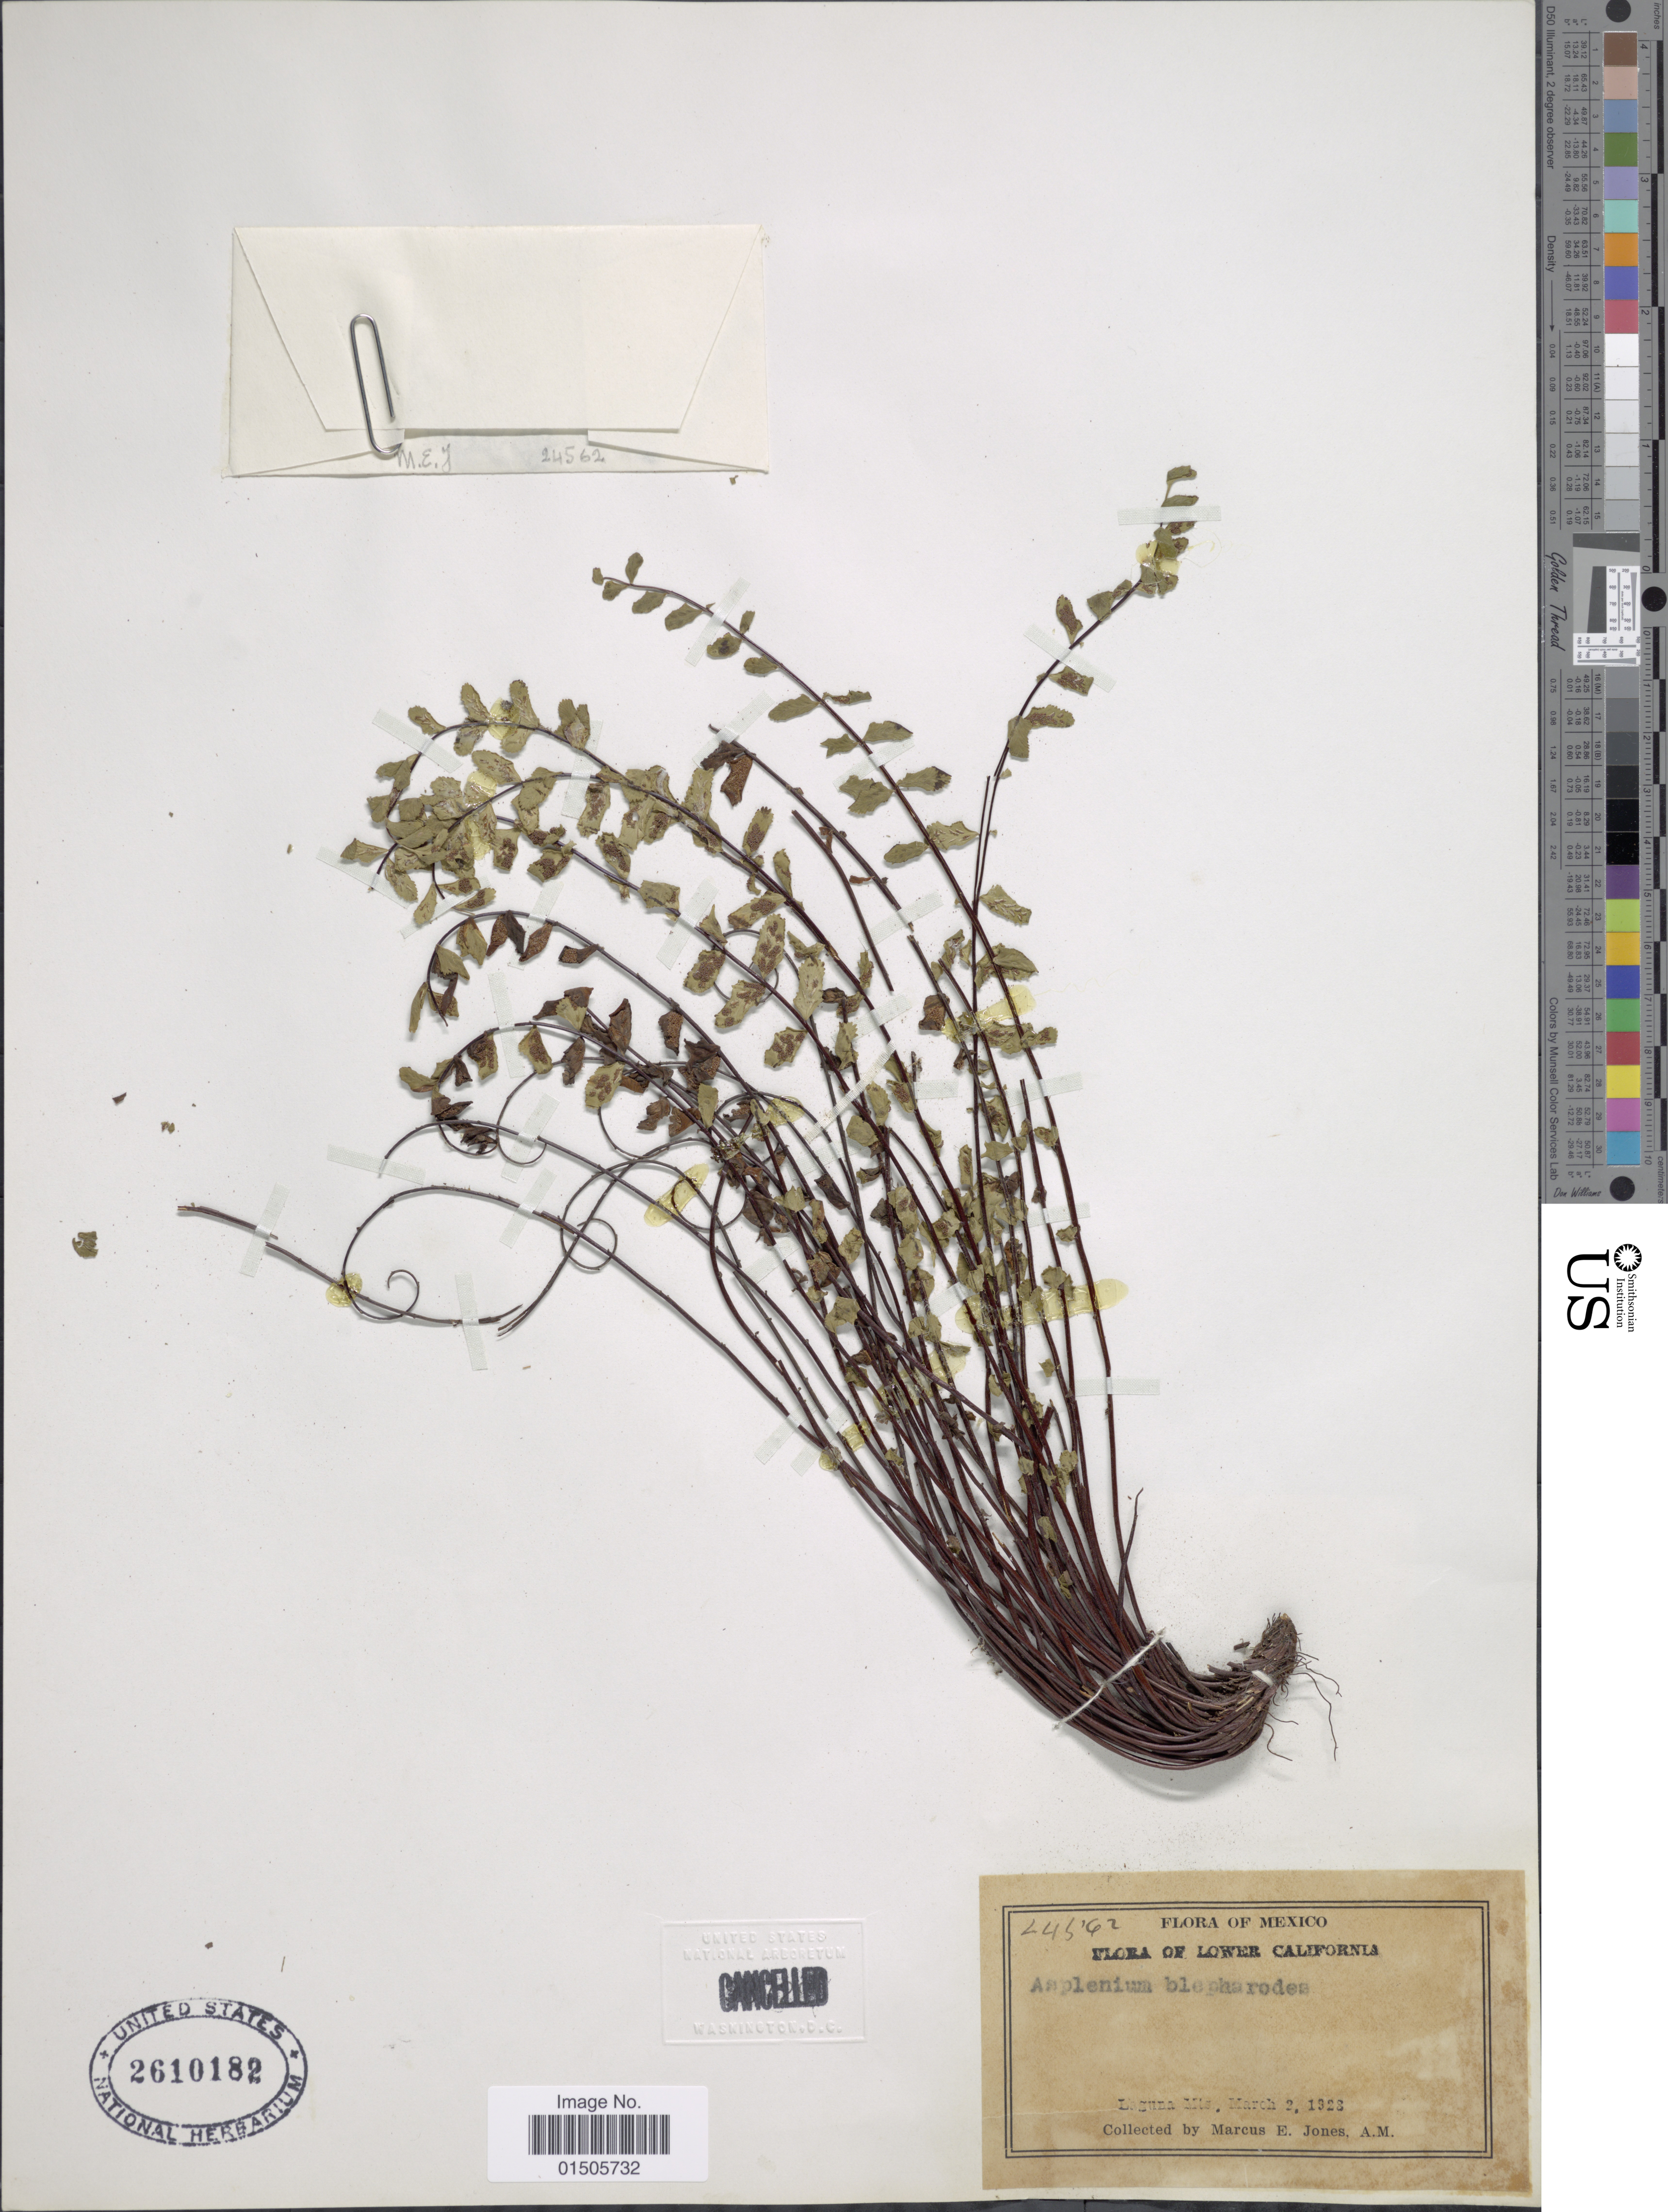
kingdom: Plantae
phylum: Tracheophyta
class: Polypodiopsida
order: Polypodiales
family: Aspleniaceae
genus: Asplenium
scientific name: Asplenium blepharodes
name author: D.C. Eaton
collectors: M. E. Jones & A. M. Jones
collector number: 24562*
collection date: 1928-03-02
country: Mexico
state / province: Baja California Norte / Baja California Sur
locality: Lower California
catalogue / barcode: US 2610182